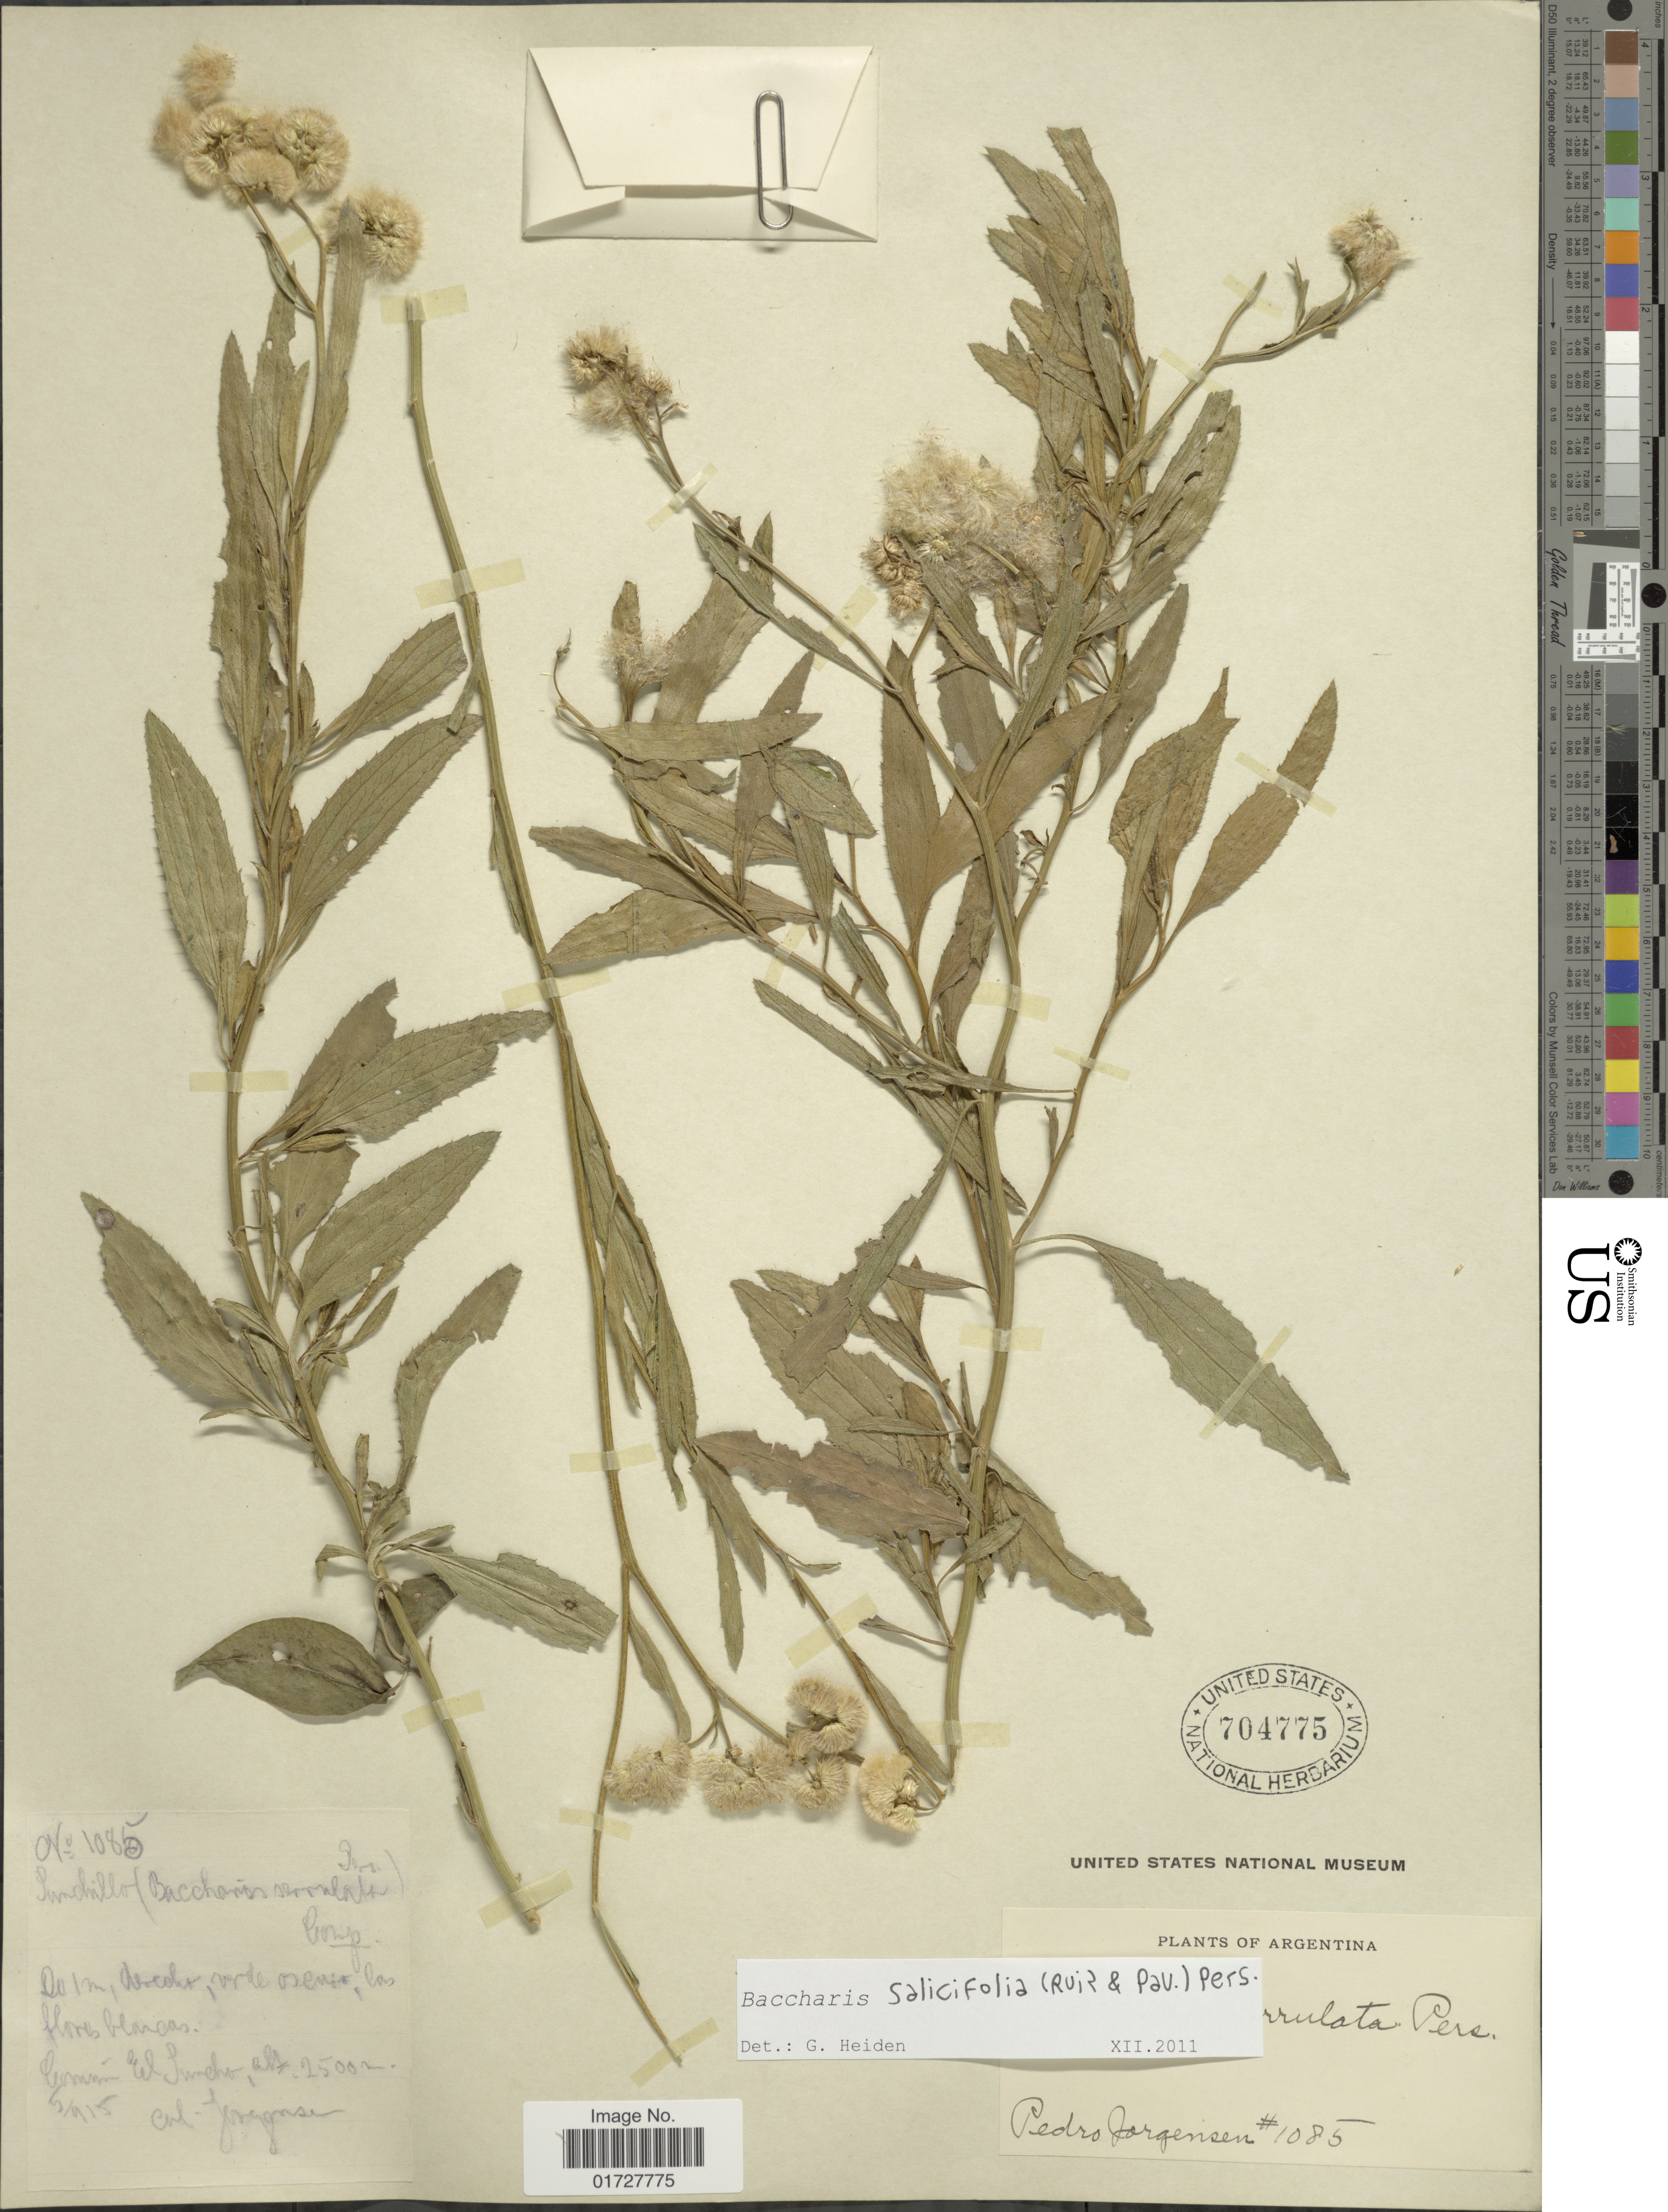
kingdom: Plantae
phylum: Tracheophyta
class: Magnoliopsida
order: Asterales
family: Asteraceae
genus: Baccharis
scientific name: Baccharis salicifolia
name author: (Ruiz & Pav.) Pers.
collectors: P. Jörgensen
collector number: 1085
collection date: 1915-05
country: Argentina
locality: El Suncho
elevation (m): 2500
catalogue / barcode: US 704775